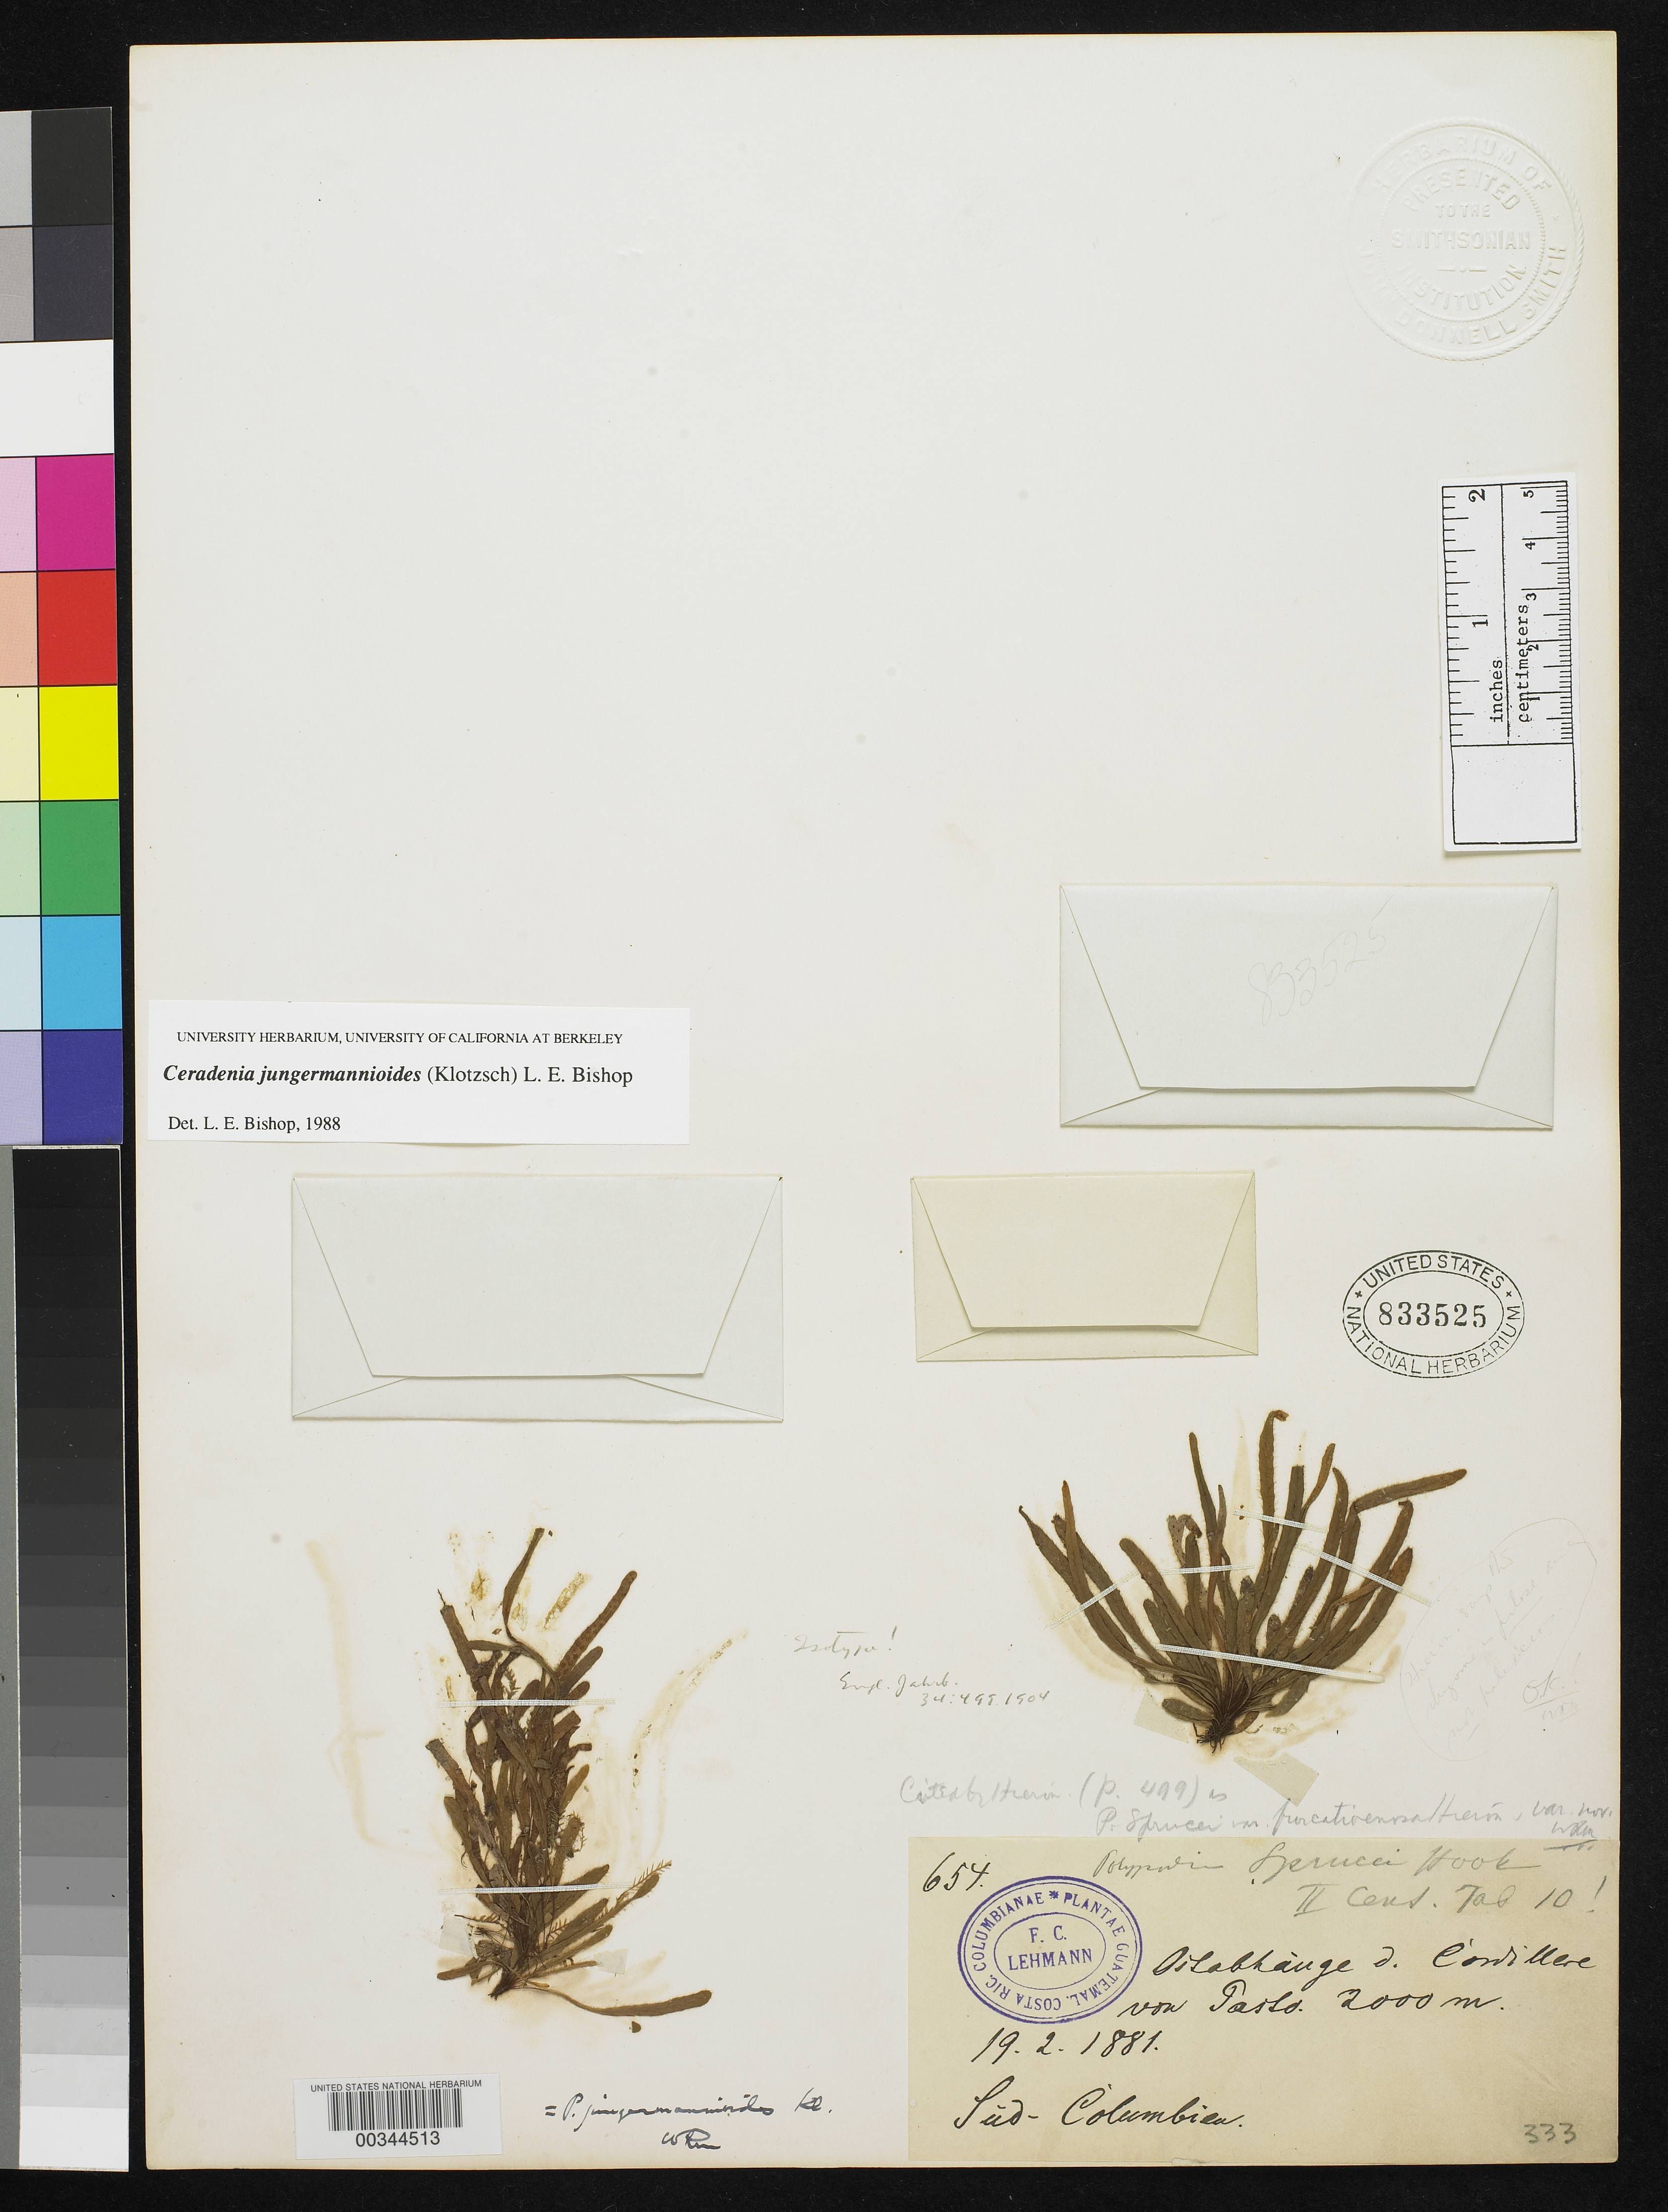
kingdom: Plantae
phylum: Tracheophyta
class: Polypodiopsida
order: Polypodiales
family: Polypodiaceae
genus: Polypodium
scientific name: Polypodium sprucei var. furcativenosa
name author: Hieron.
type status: Isosyntype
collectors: F. C. Lehmann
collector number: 654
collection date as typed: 19 Feb 1881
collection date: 1881-02-19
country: Colombia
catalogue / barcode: US 833525